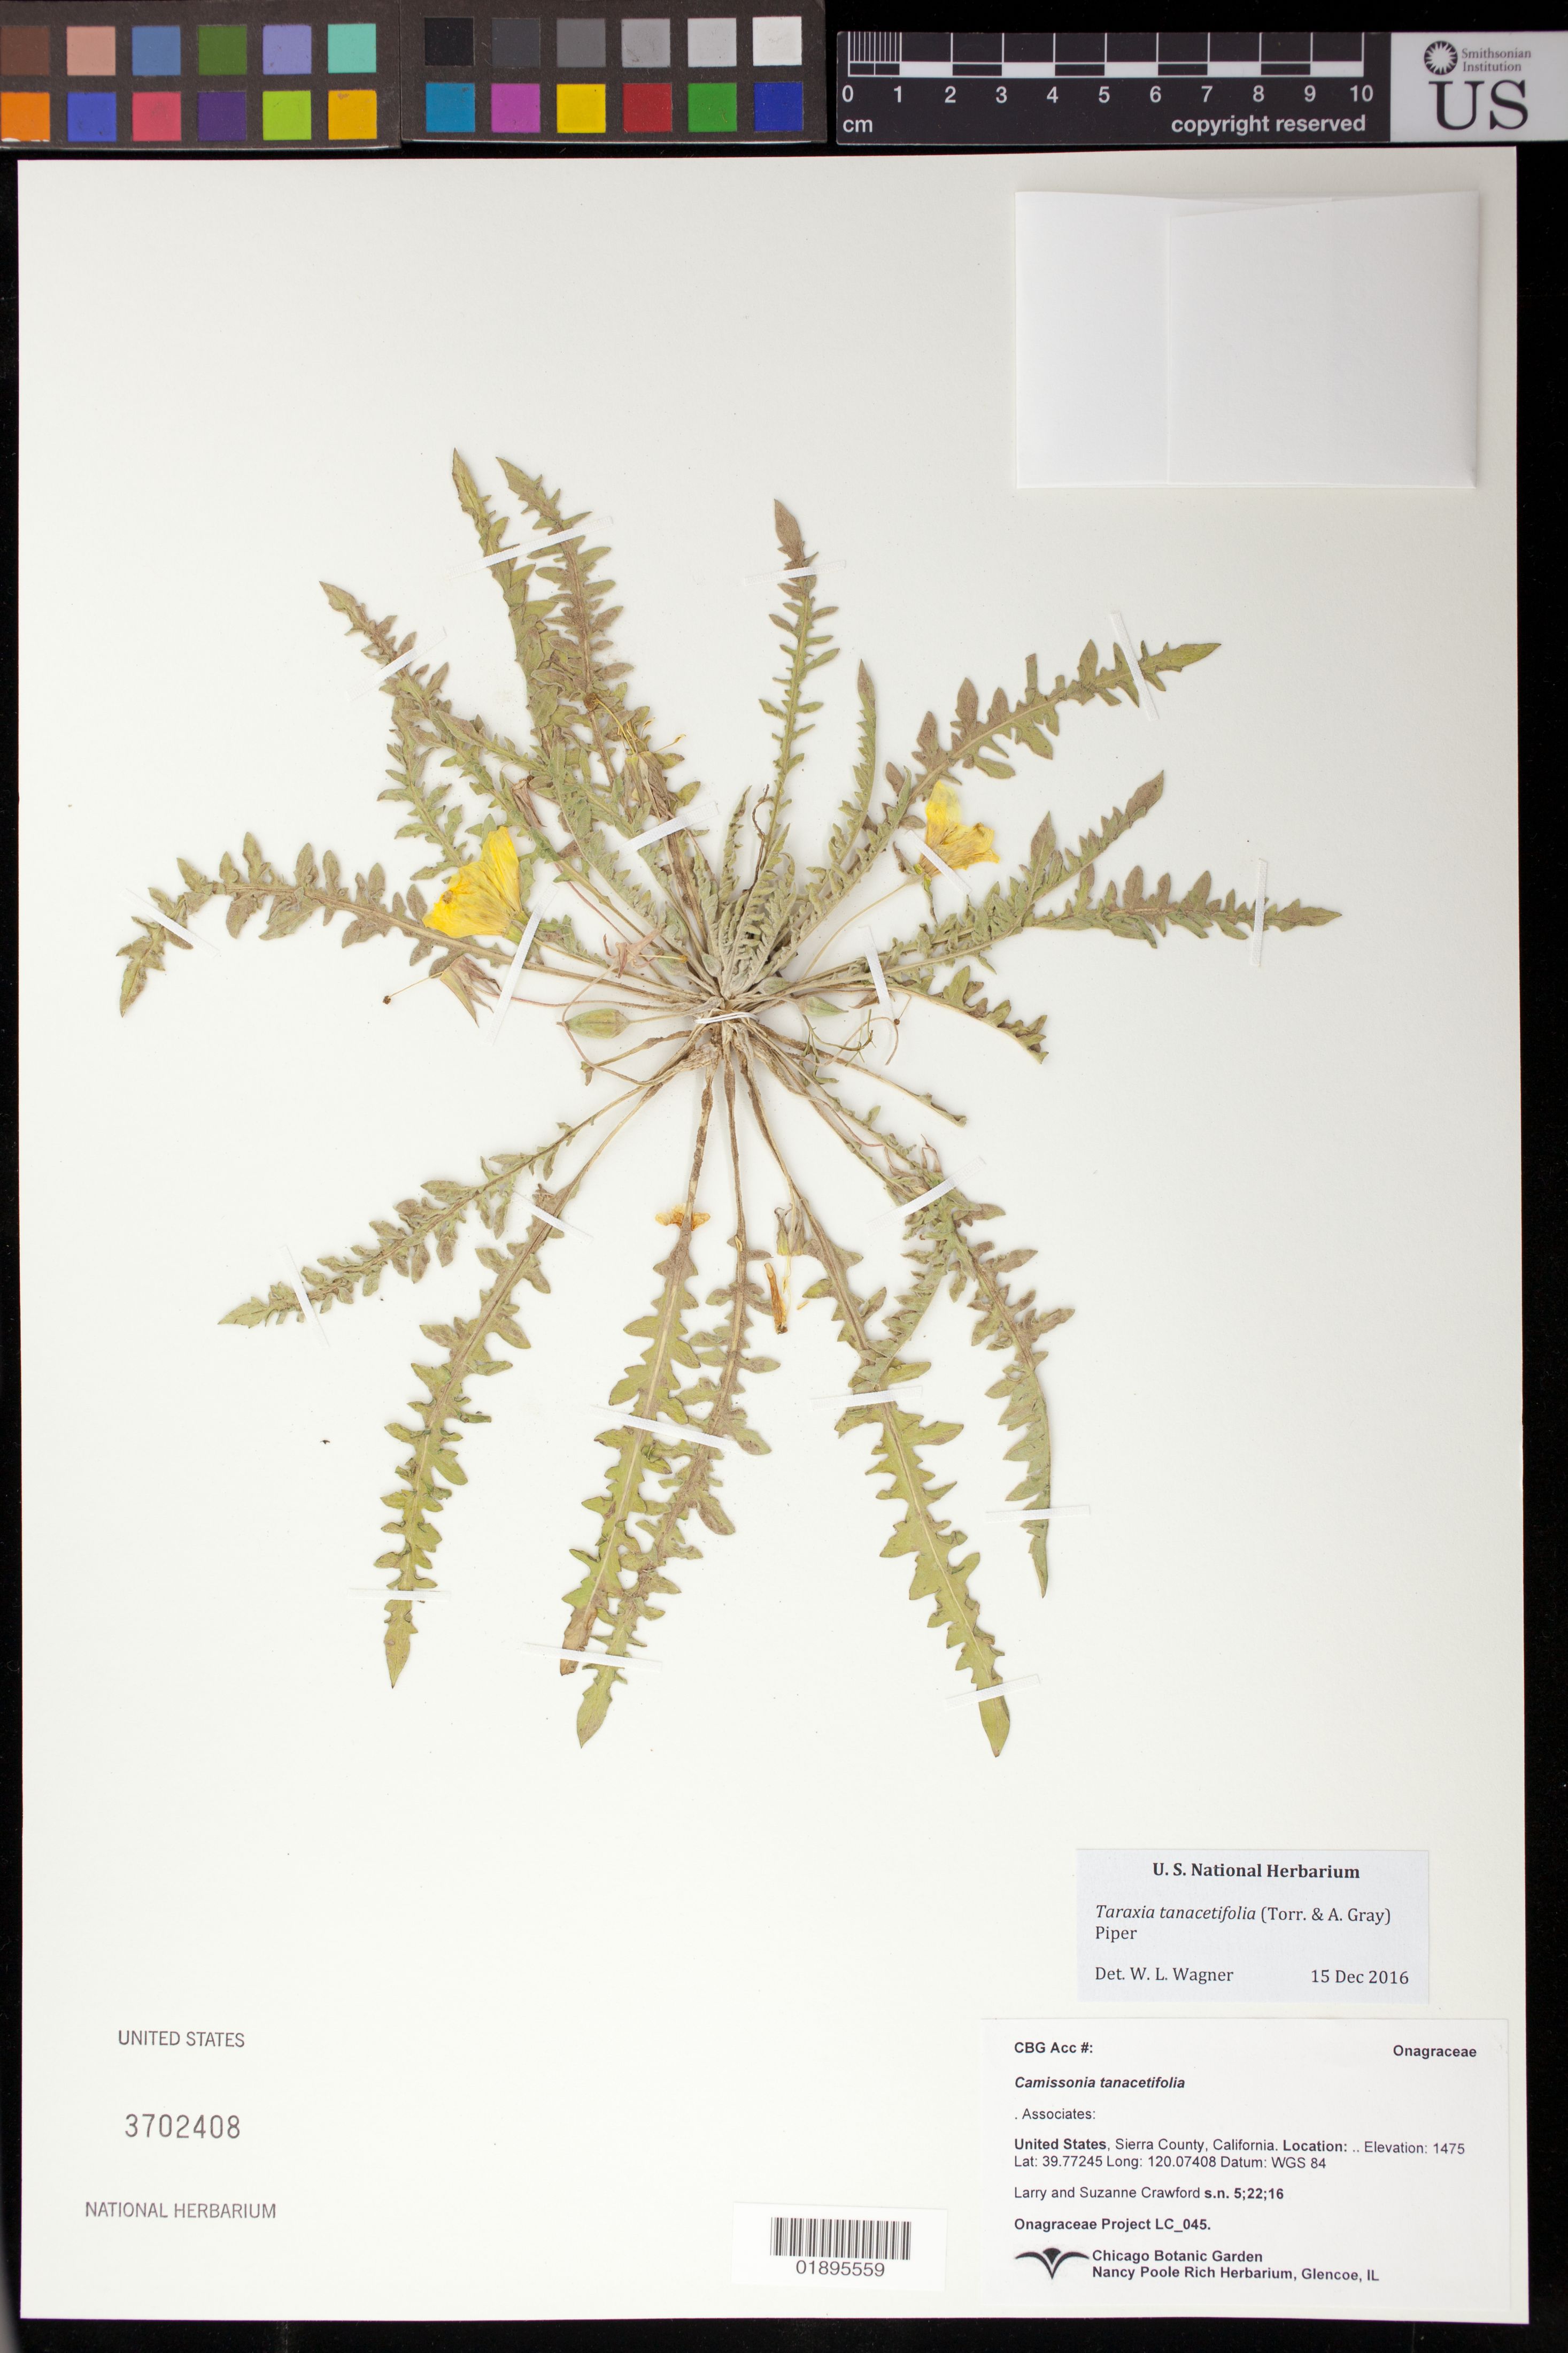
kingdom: Plantae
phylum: Tracheophyta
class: Magnoliopsida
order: Myrtales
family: Onagraceae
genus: Taraxia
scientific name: Taraxia tanacetifolia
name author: (Torr. & A. Gray) Piper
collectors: L. Crawford & S. Crawford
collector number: LC 045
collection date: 2016-05-22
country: United States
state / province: California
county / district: Sierra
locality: Scott Rd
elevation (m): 1475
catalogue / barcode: US 3702408